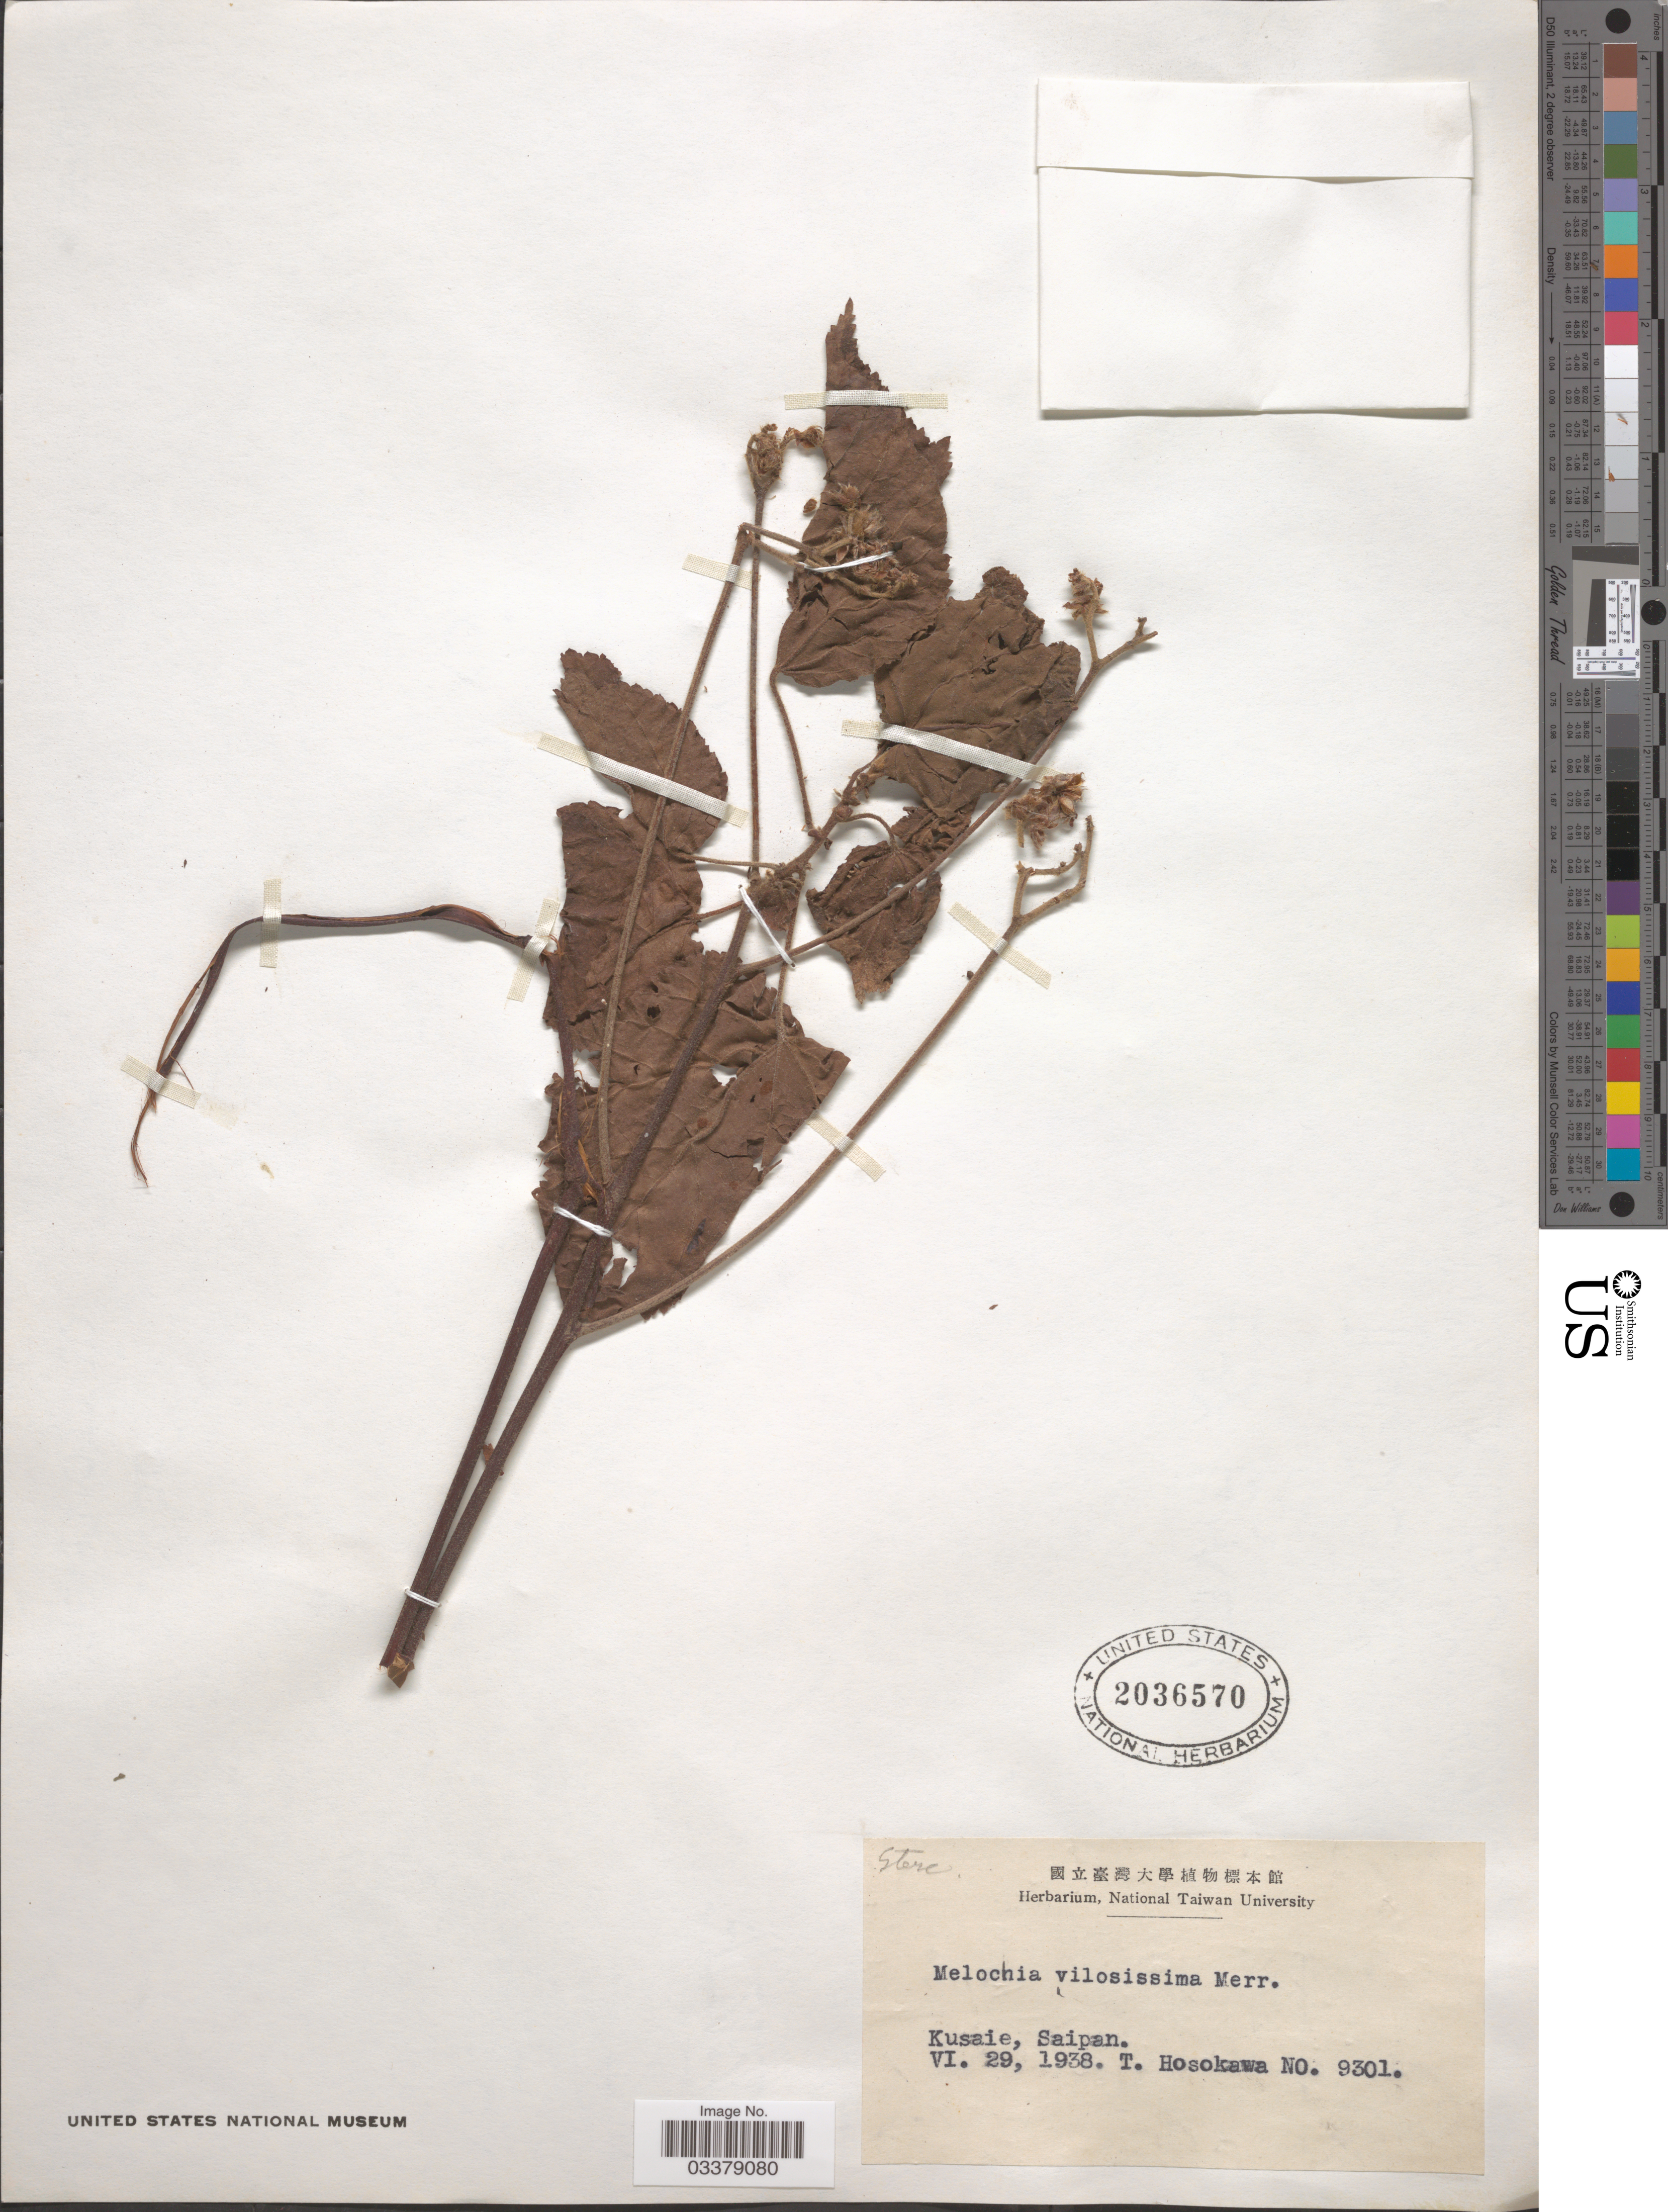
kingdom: Plantae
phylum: Tracheophyta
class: Magnoliopsida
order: Malvales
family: Malvaceae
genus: Melochia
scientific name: Melochia villosissima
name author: (C. Presl) Merr.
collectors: T. Hosokawa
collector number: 9301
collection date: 1938-06-29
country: Micronesia, Federated States of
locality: Kusaie, Saipan.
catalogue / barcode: US 2036570